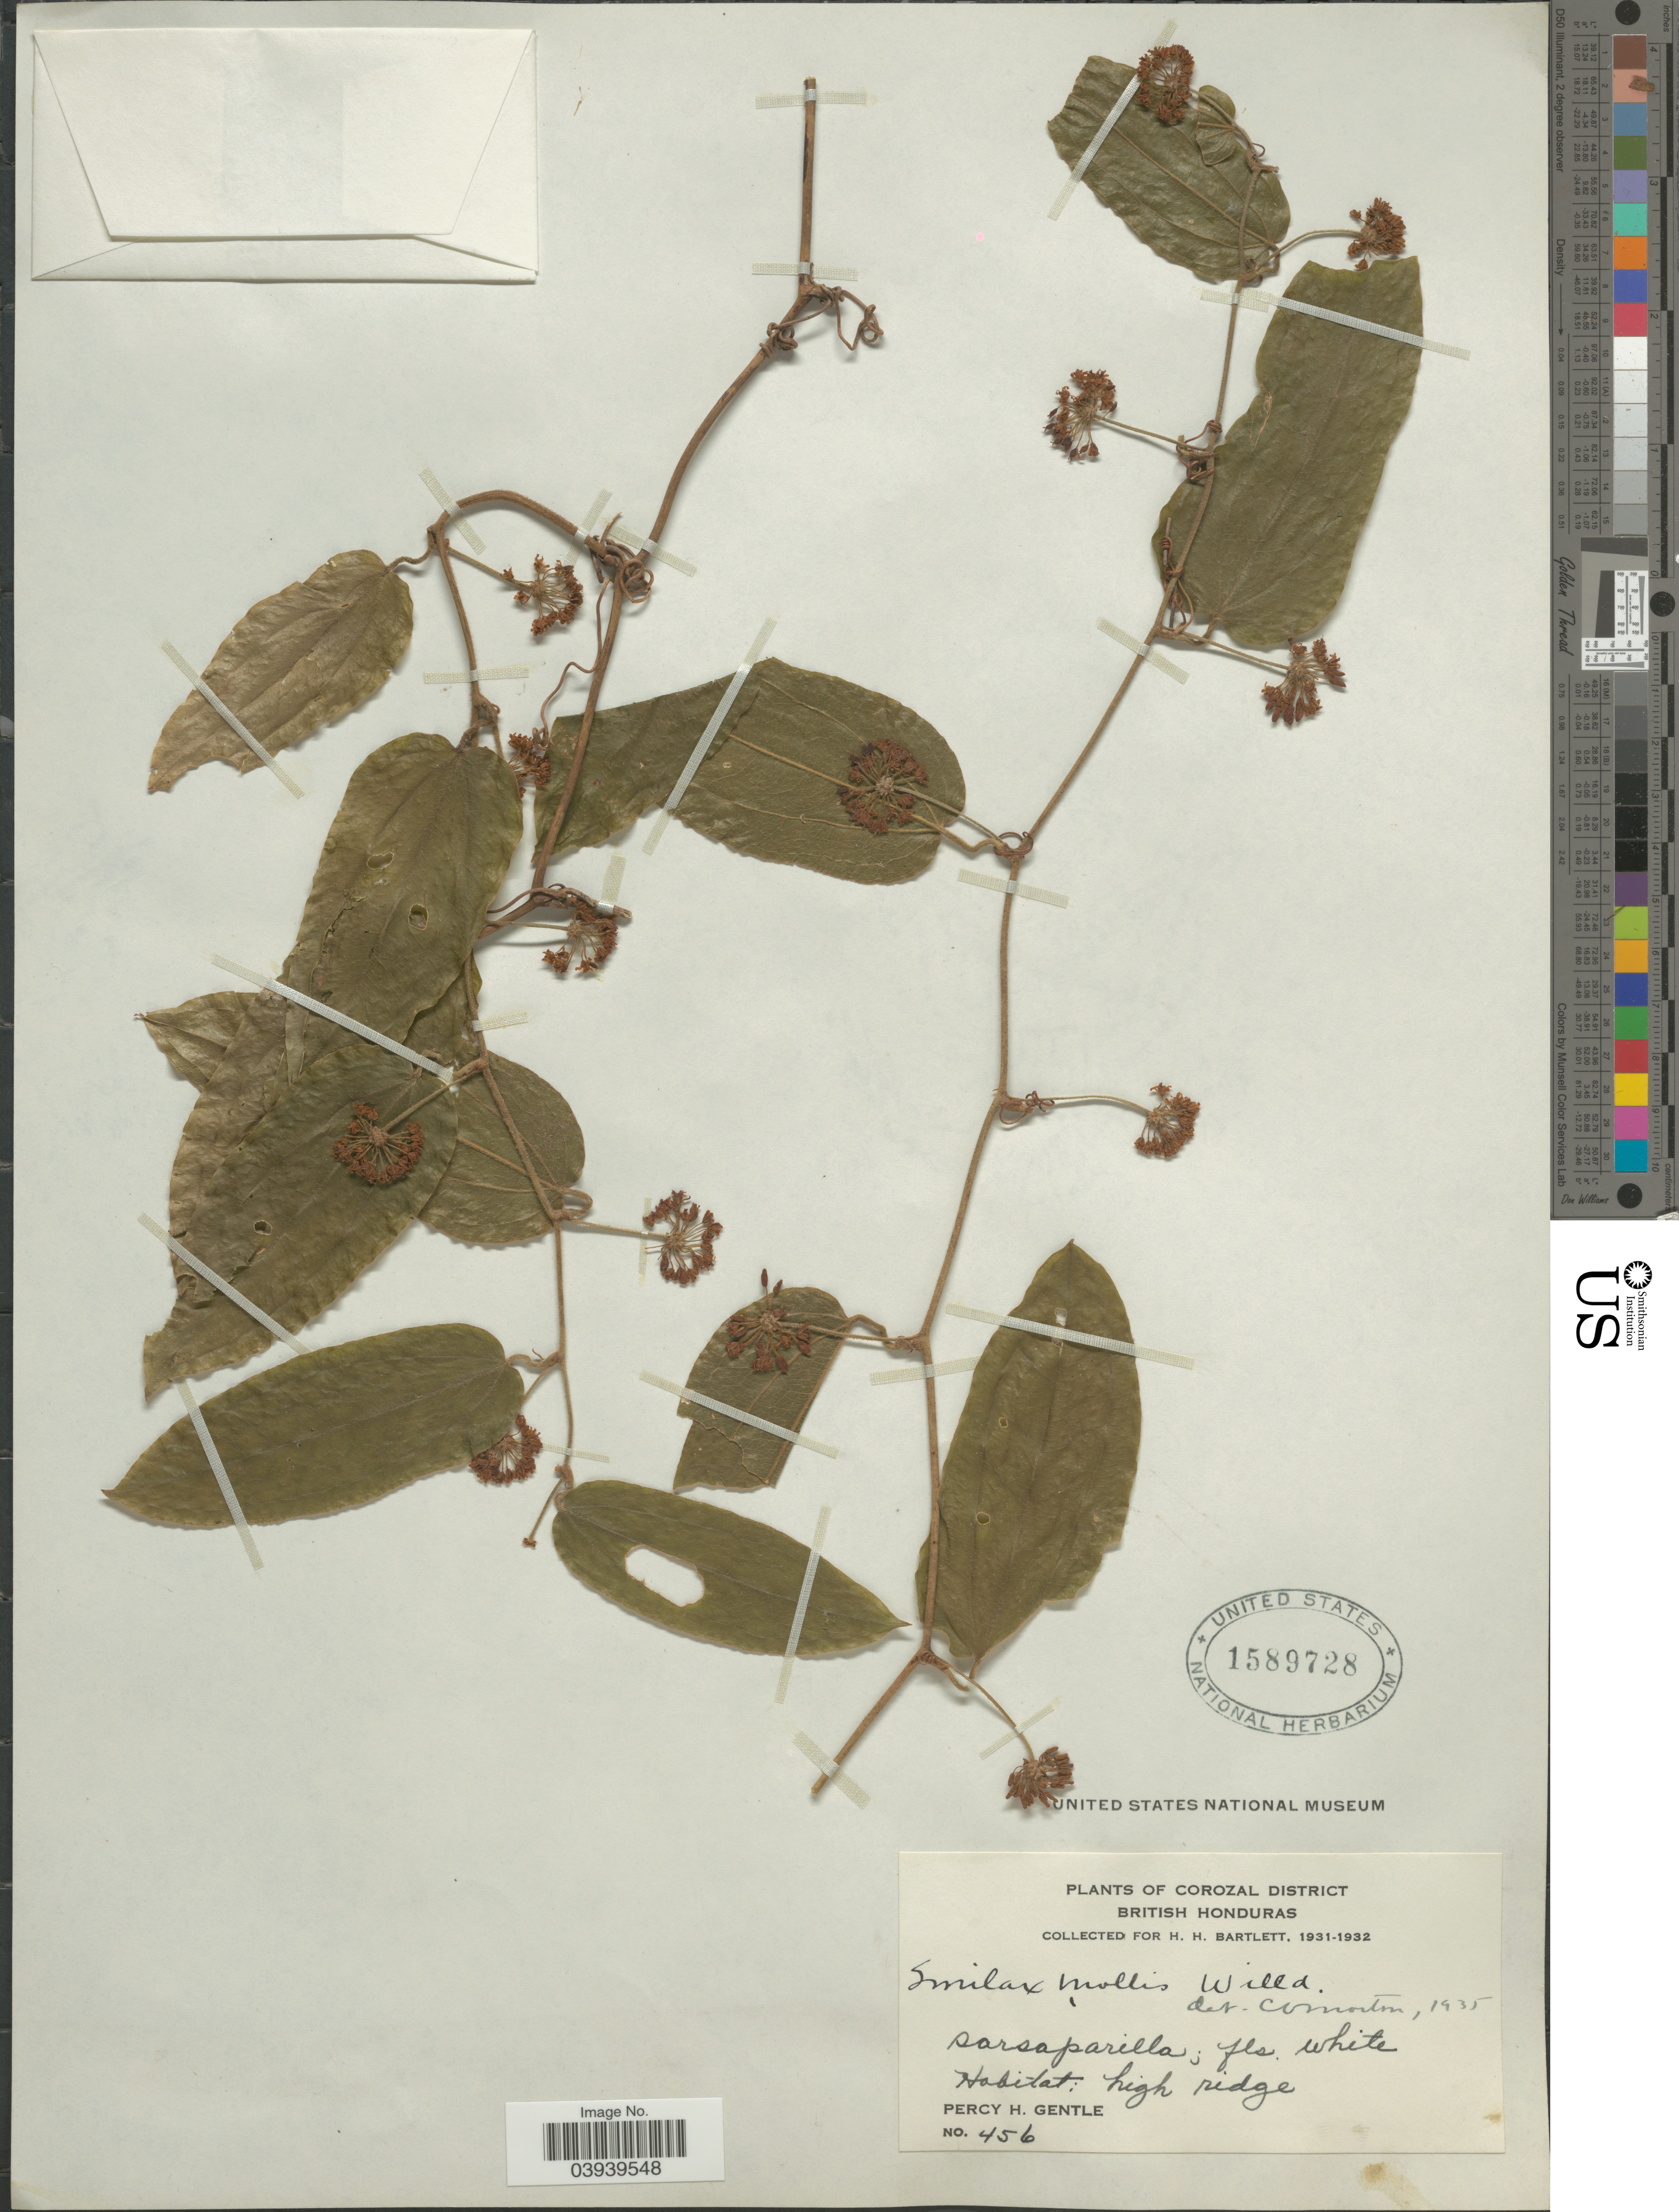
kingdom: Plantae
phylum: Tracheophyta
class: Liliopsida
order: Liliales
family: Smilacaceae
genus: Smilax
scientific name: Smilax mollis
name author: Humb. & Bonpl. ex Willd.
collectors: P. H. Gentle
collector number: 456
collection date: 1931/1932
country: Belize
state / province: Corozal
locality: Corozal District. British Honduras.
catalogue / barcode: US 1589728